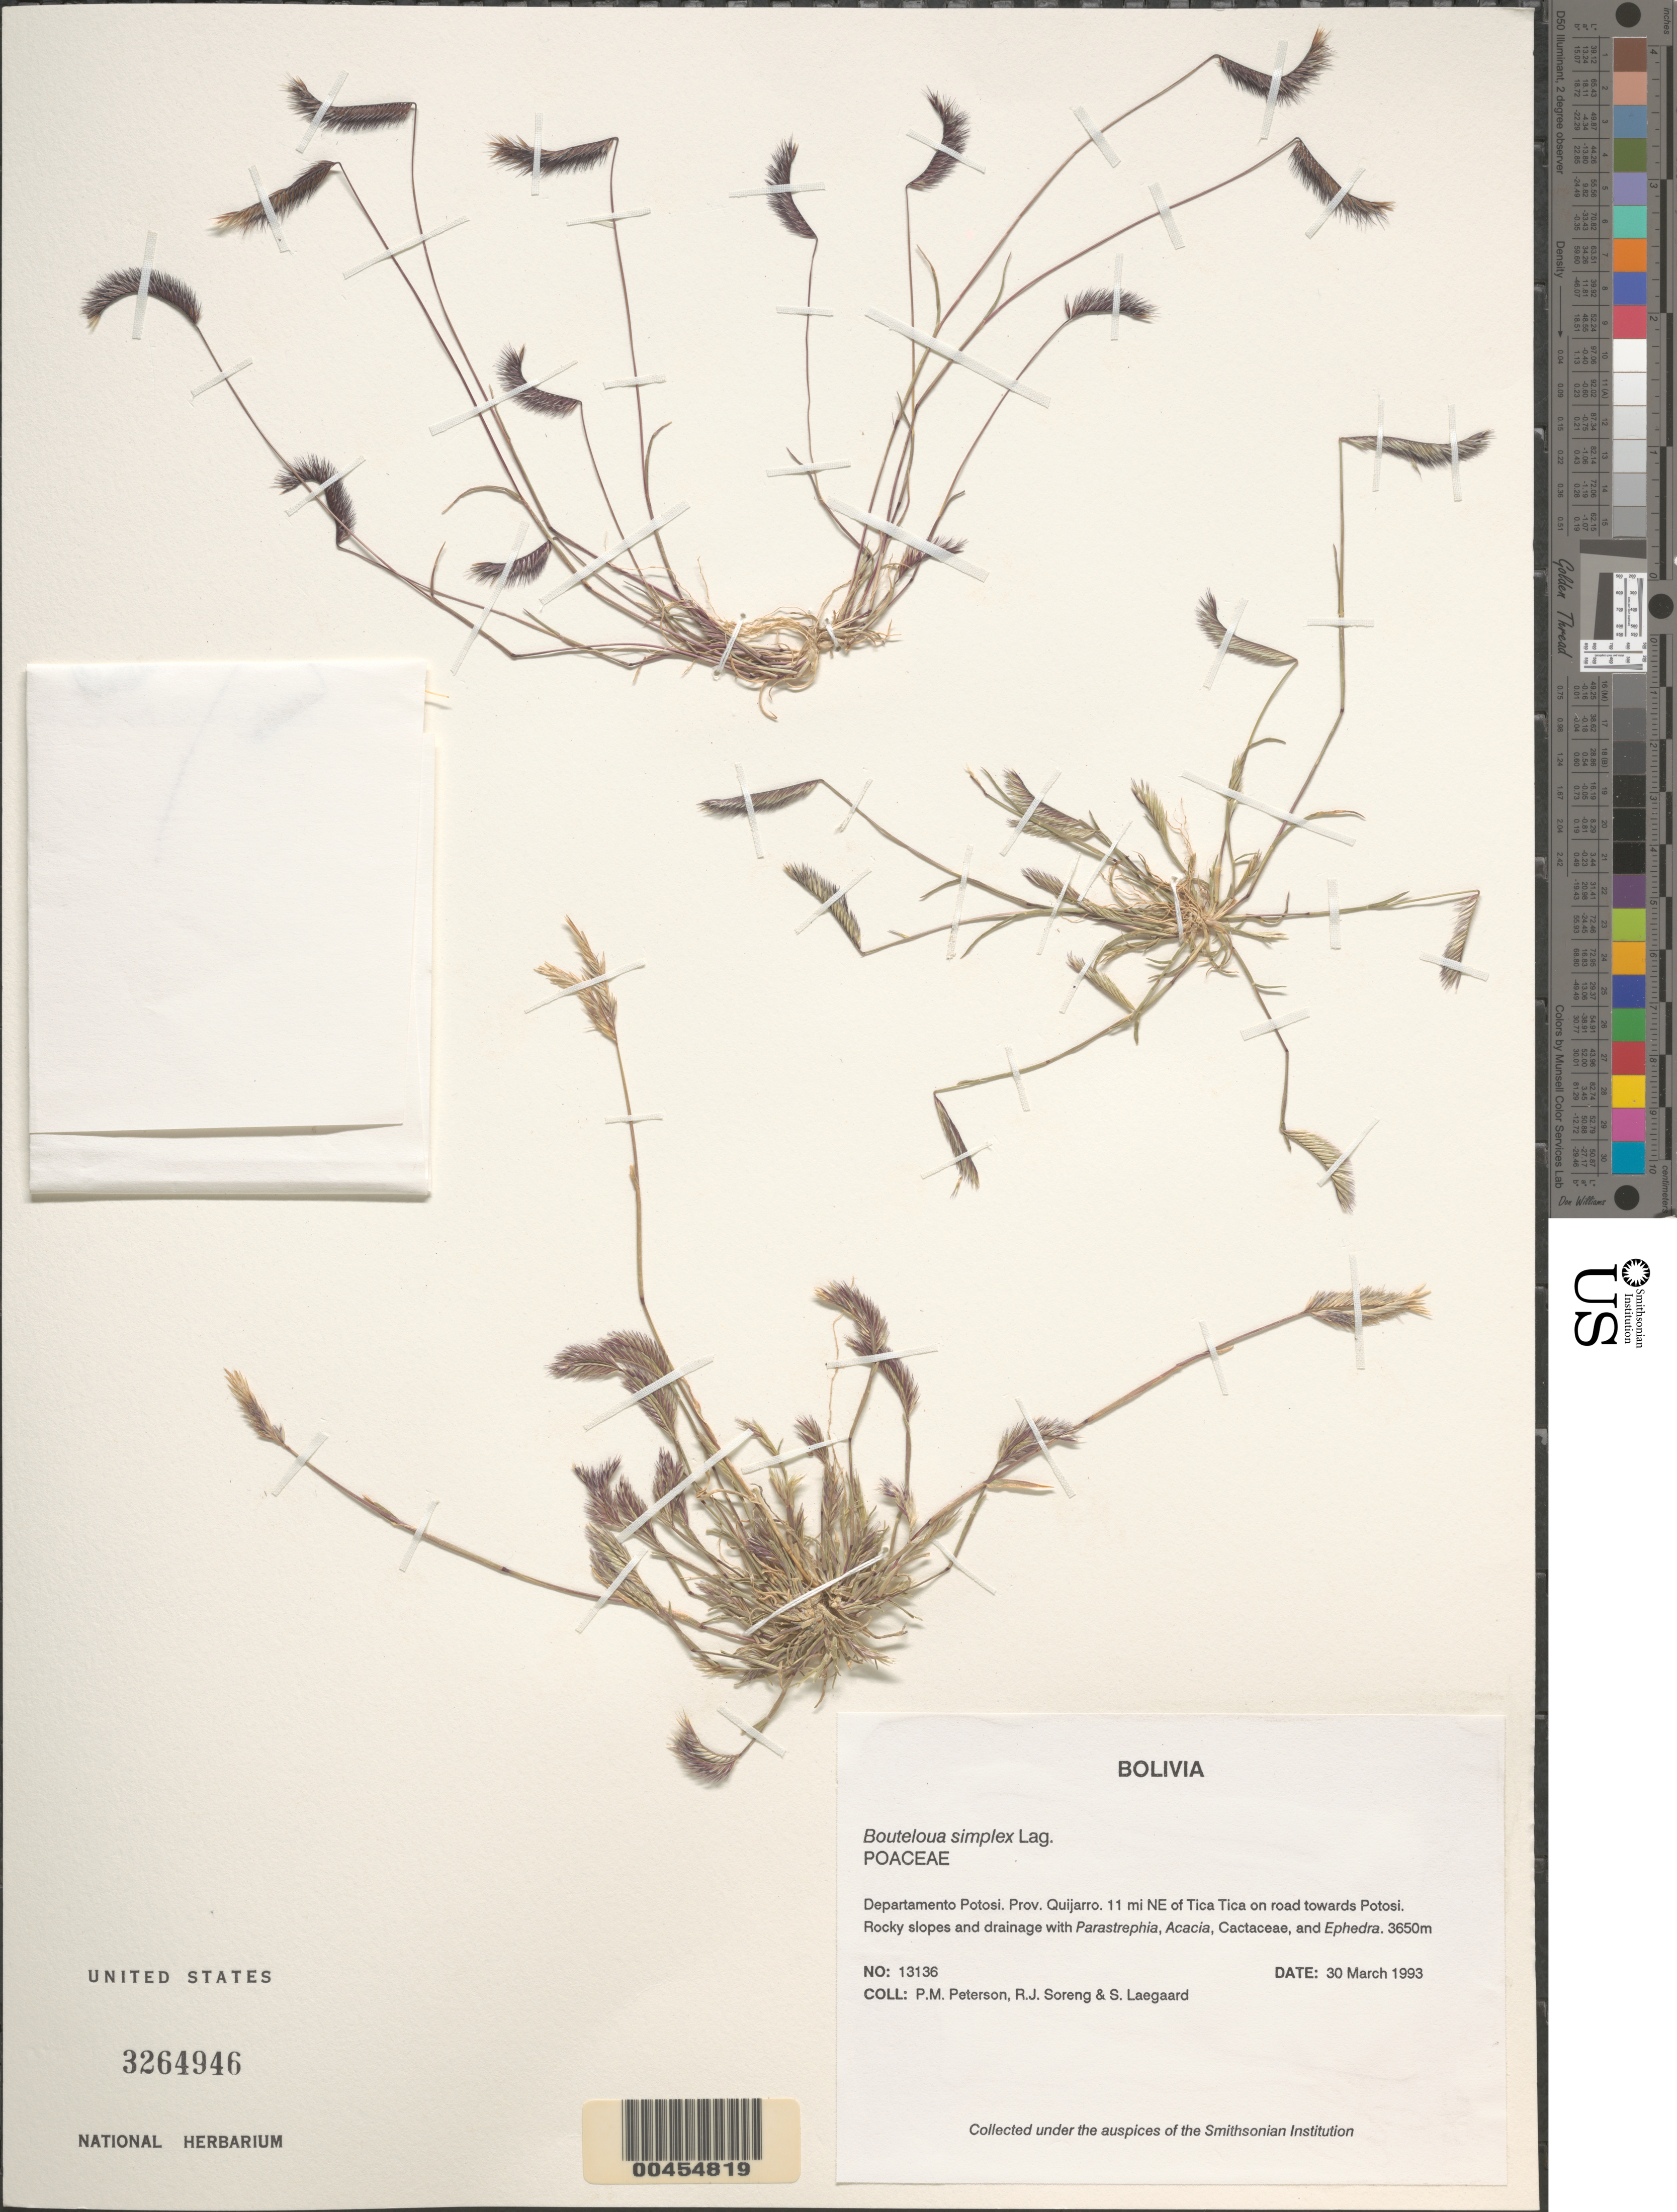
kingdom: Plantae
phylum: Tracheophyta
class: Liliopsida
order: Poales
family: Poaceae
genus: Bouteloua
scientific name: Bouteloua simplex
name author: Lag.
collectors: P. M. Peterson, R. J. Soreng & S. Lægaard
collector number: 13136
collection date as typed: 30 Mar 1993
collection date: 1993-03-30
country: Bolivia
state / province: Potosí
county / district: Quijarro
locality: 11 mi NE of Tica Tica on road towards Potosi.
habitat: Rocky slopes and drainage with Parastrephia, Acacia, Cactaceae, and Ephedra.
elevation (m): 3650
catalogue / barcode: US 3264946